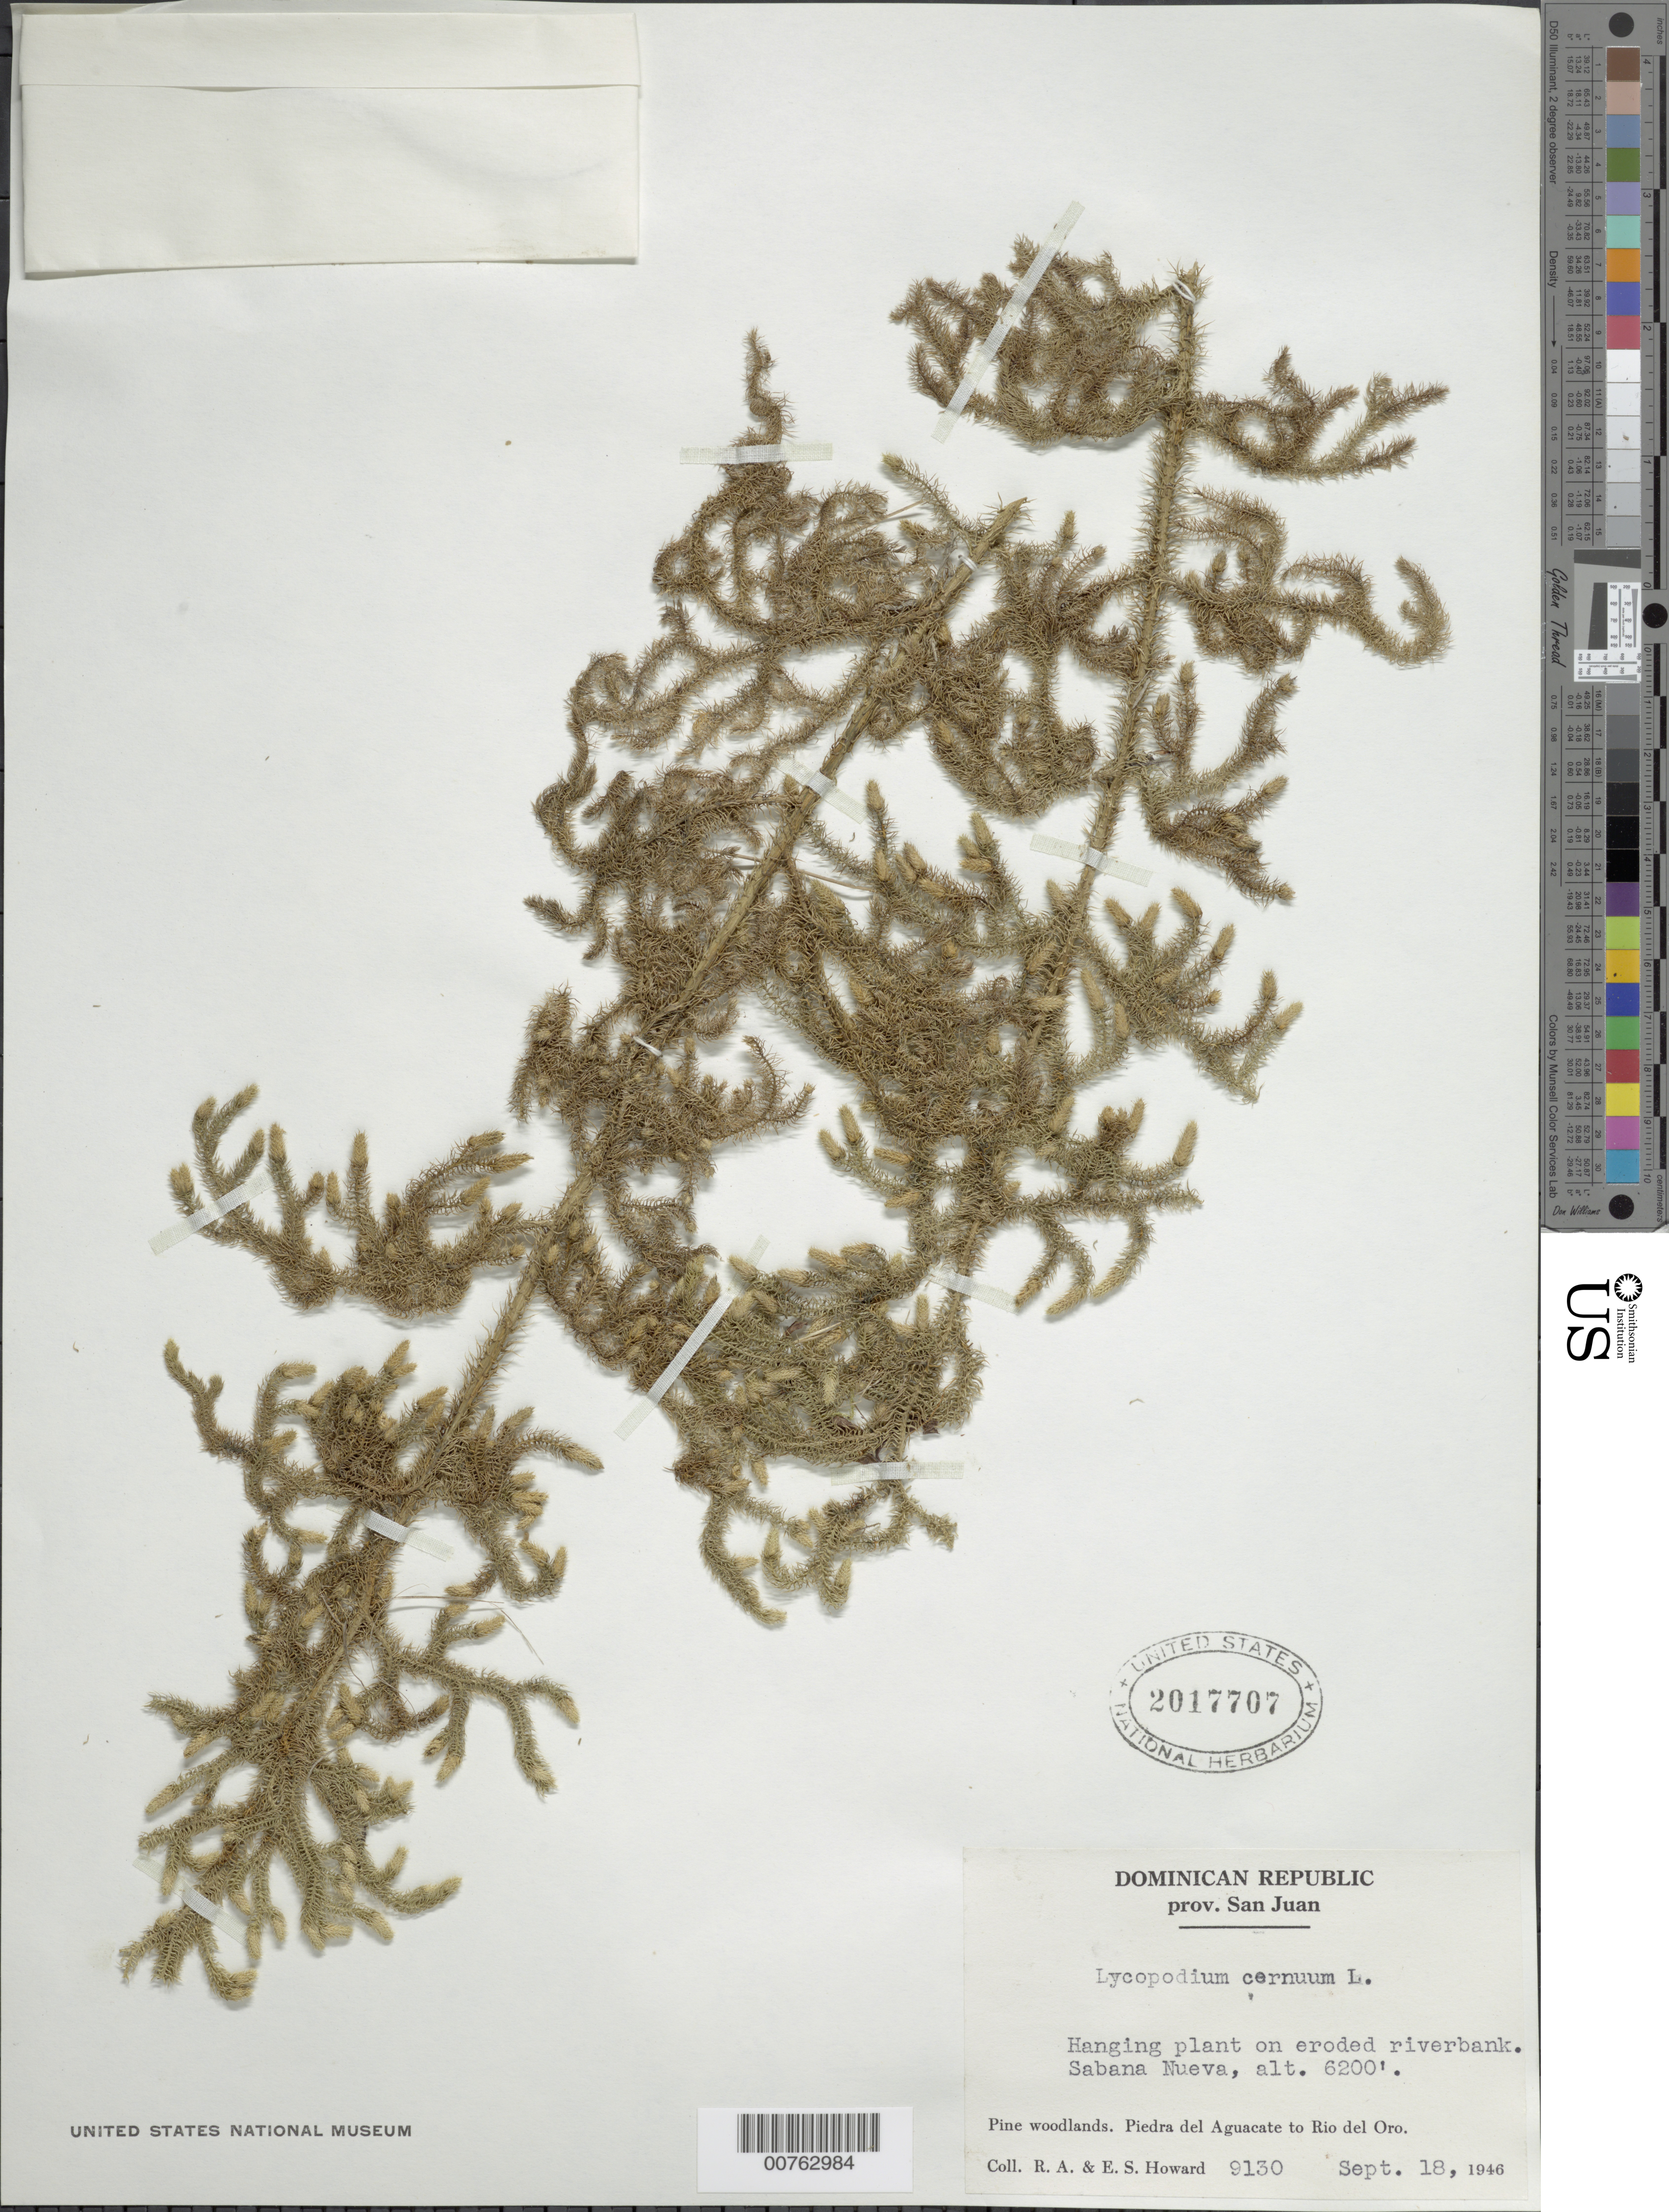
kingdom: Plantae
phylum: Tracheophyta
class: Lycopodiopsida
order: Lycopodiales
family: Lycopodiaceae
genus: Palhinhaea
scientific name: Palhinhaea cernua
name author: (L.) Vasc. & Franco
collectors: R. A. Howard & E. S. Howard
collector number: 9130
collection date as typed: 18 Sep 1946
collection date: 1946-09-18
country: Dominican Republic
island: Hispaniola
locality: Prov. San Juan. Sabana Nueva. Pidra del Aguacate to Río del Oro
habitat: Pine woodlands; hanging plant on eroded riverbank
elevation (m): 1890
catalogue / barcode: US 2017707